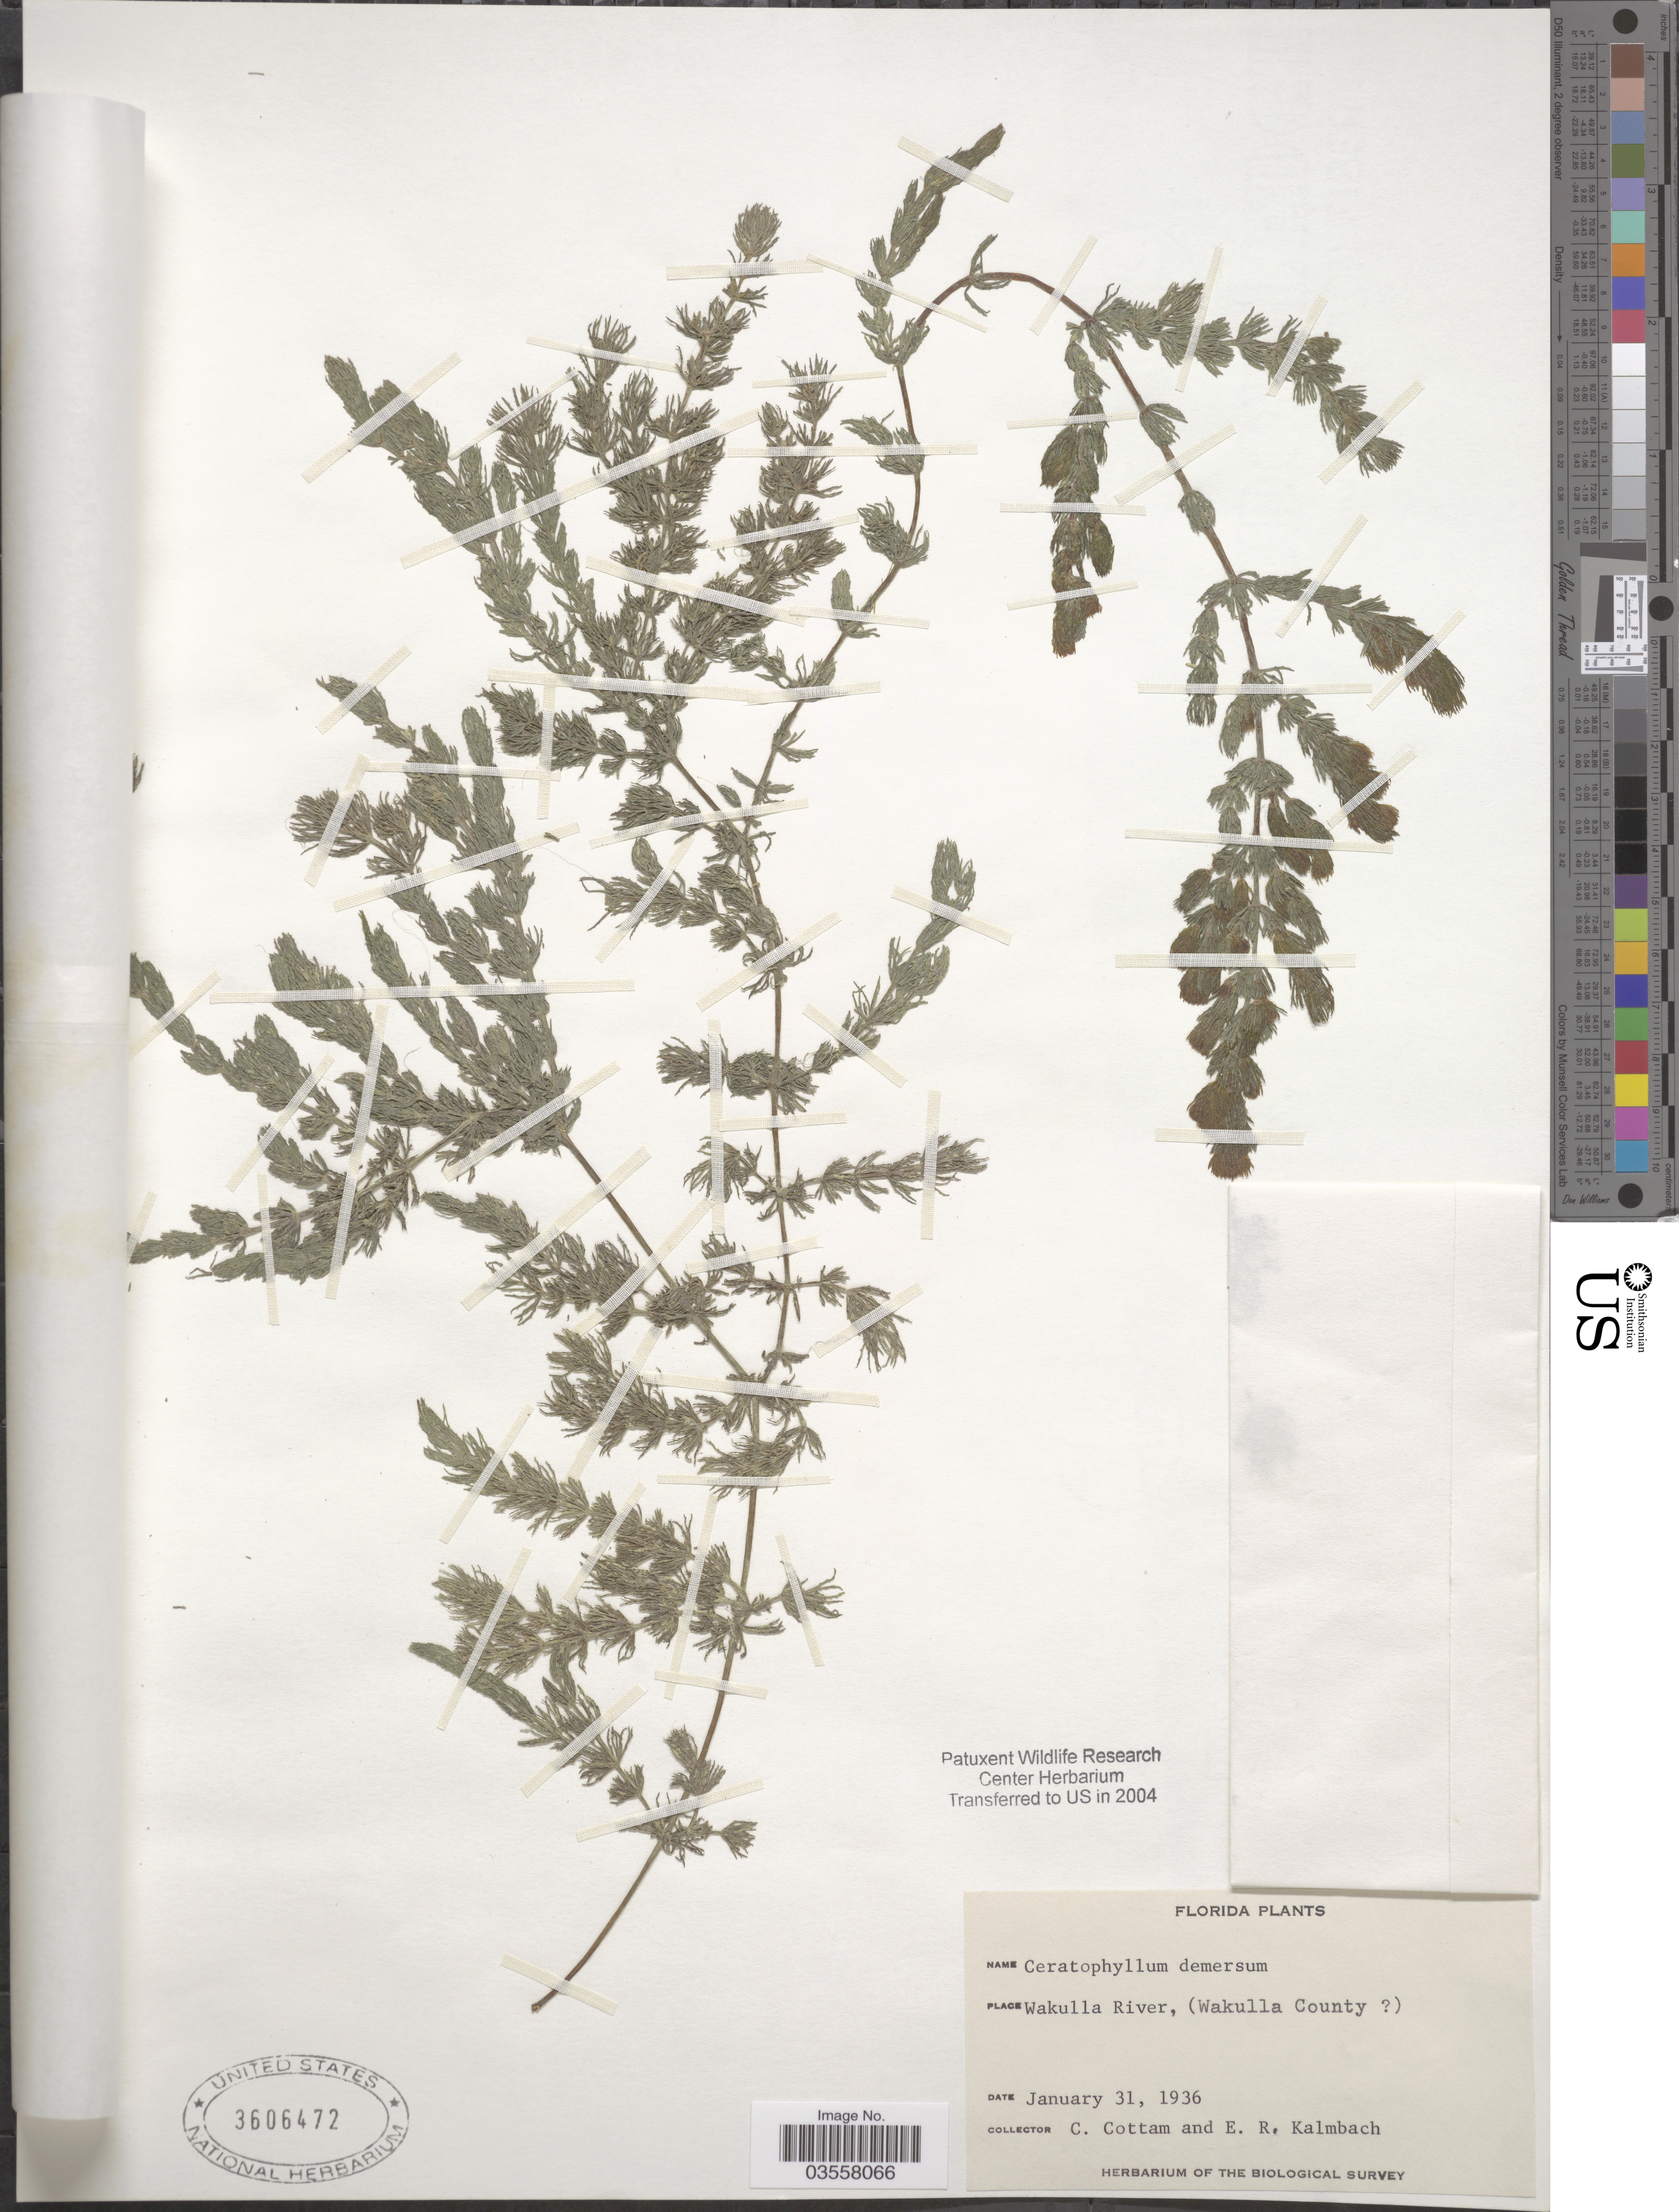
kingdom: Plantae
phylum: Tracheophyta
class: Magnoliopsida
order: Ceratophyllales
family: Ceratophyllaceae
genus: Ceratophyllum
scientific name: Ceratophyllum demersum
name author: L.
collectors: C. Cottam & E. Kalmbach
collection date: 1936-01-31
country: United States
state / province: Florida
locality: Wakulla River, (Wakulla County).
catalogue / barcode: US 3606472